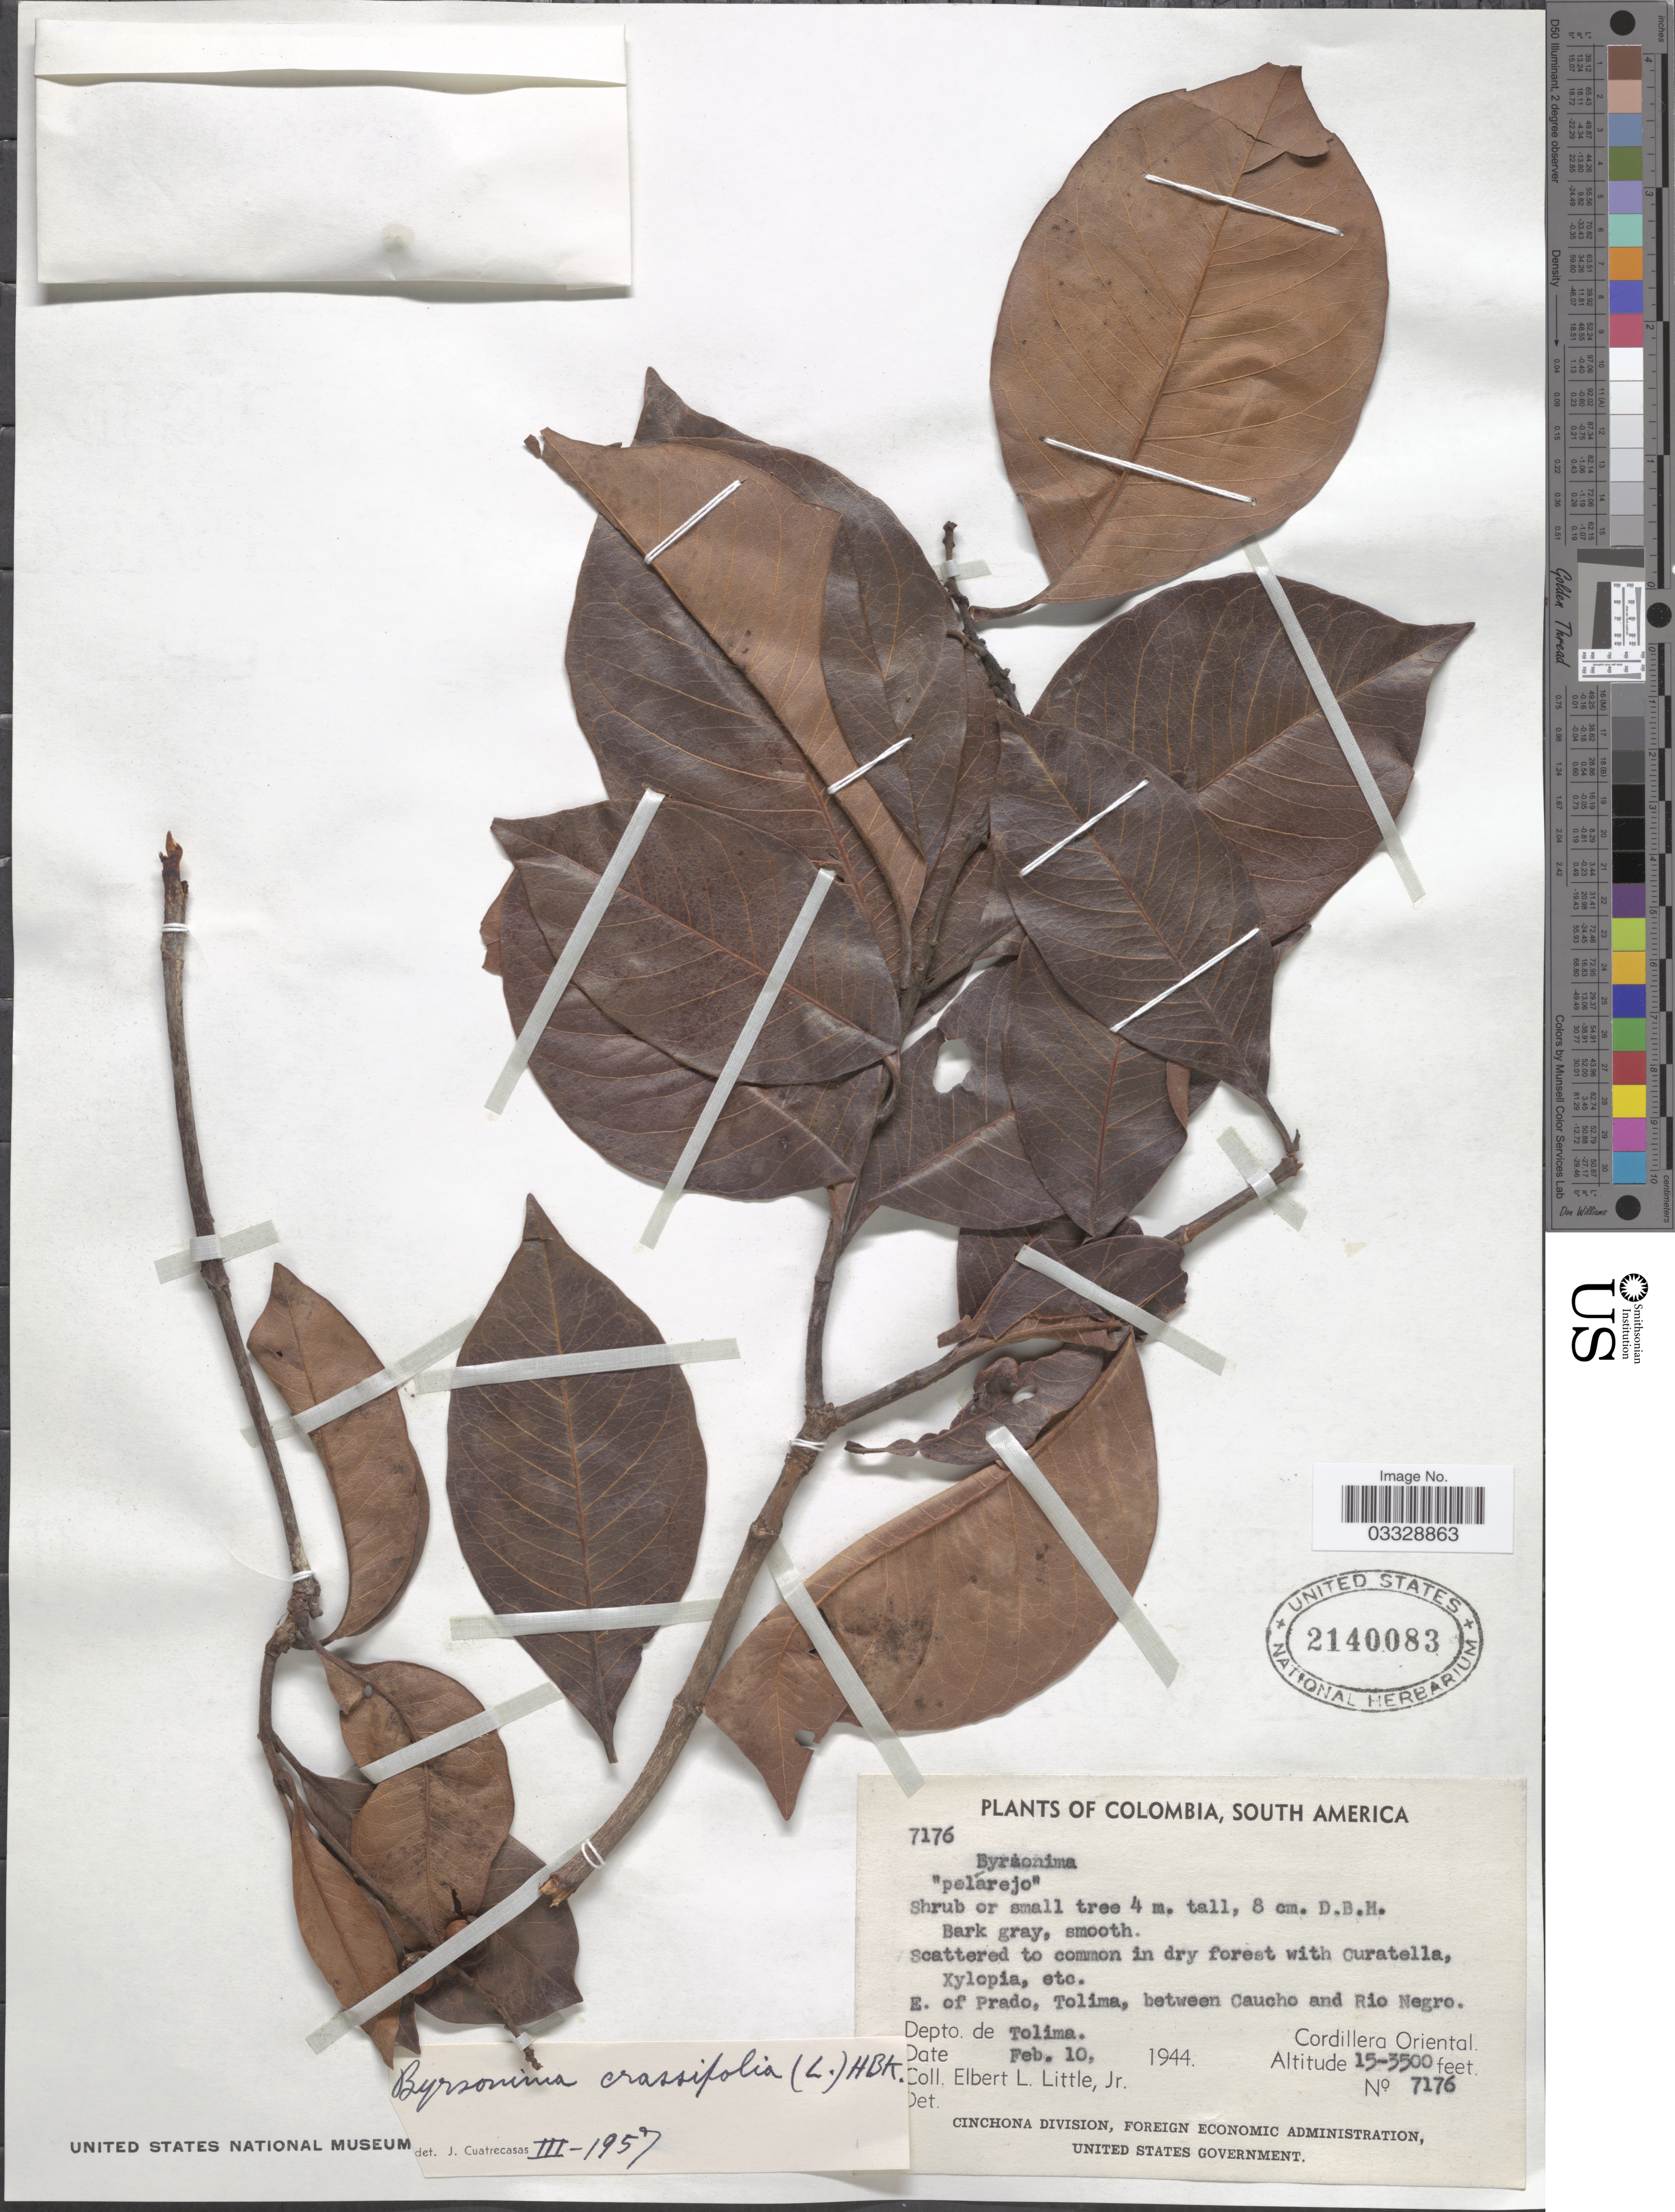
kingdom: Plantae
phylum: Tracheophyta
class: Magnoliopsida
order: Malpighiales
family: Malpighiaceae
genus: Byrsonima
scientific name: Byrsonima crassifolia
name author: (L.) Kunth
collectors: E. L. Little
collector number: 7176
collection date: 1944-02-10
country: Colombia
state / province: Tolima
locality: E. of Prado, Tolima, between Caucho and Rio Negro. Depto. de Tolima. Cordillera Oriental.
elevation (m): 457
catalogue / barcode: US 2140083